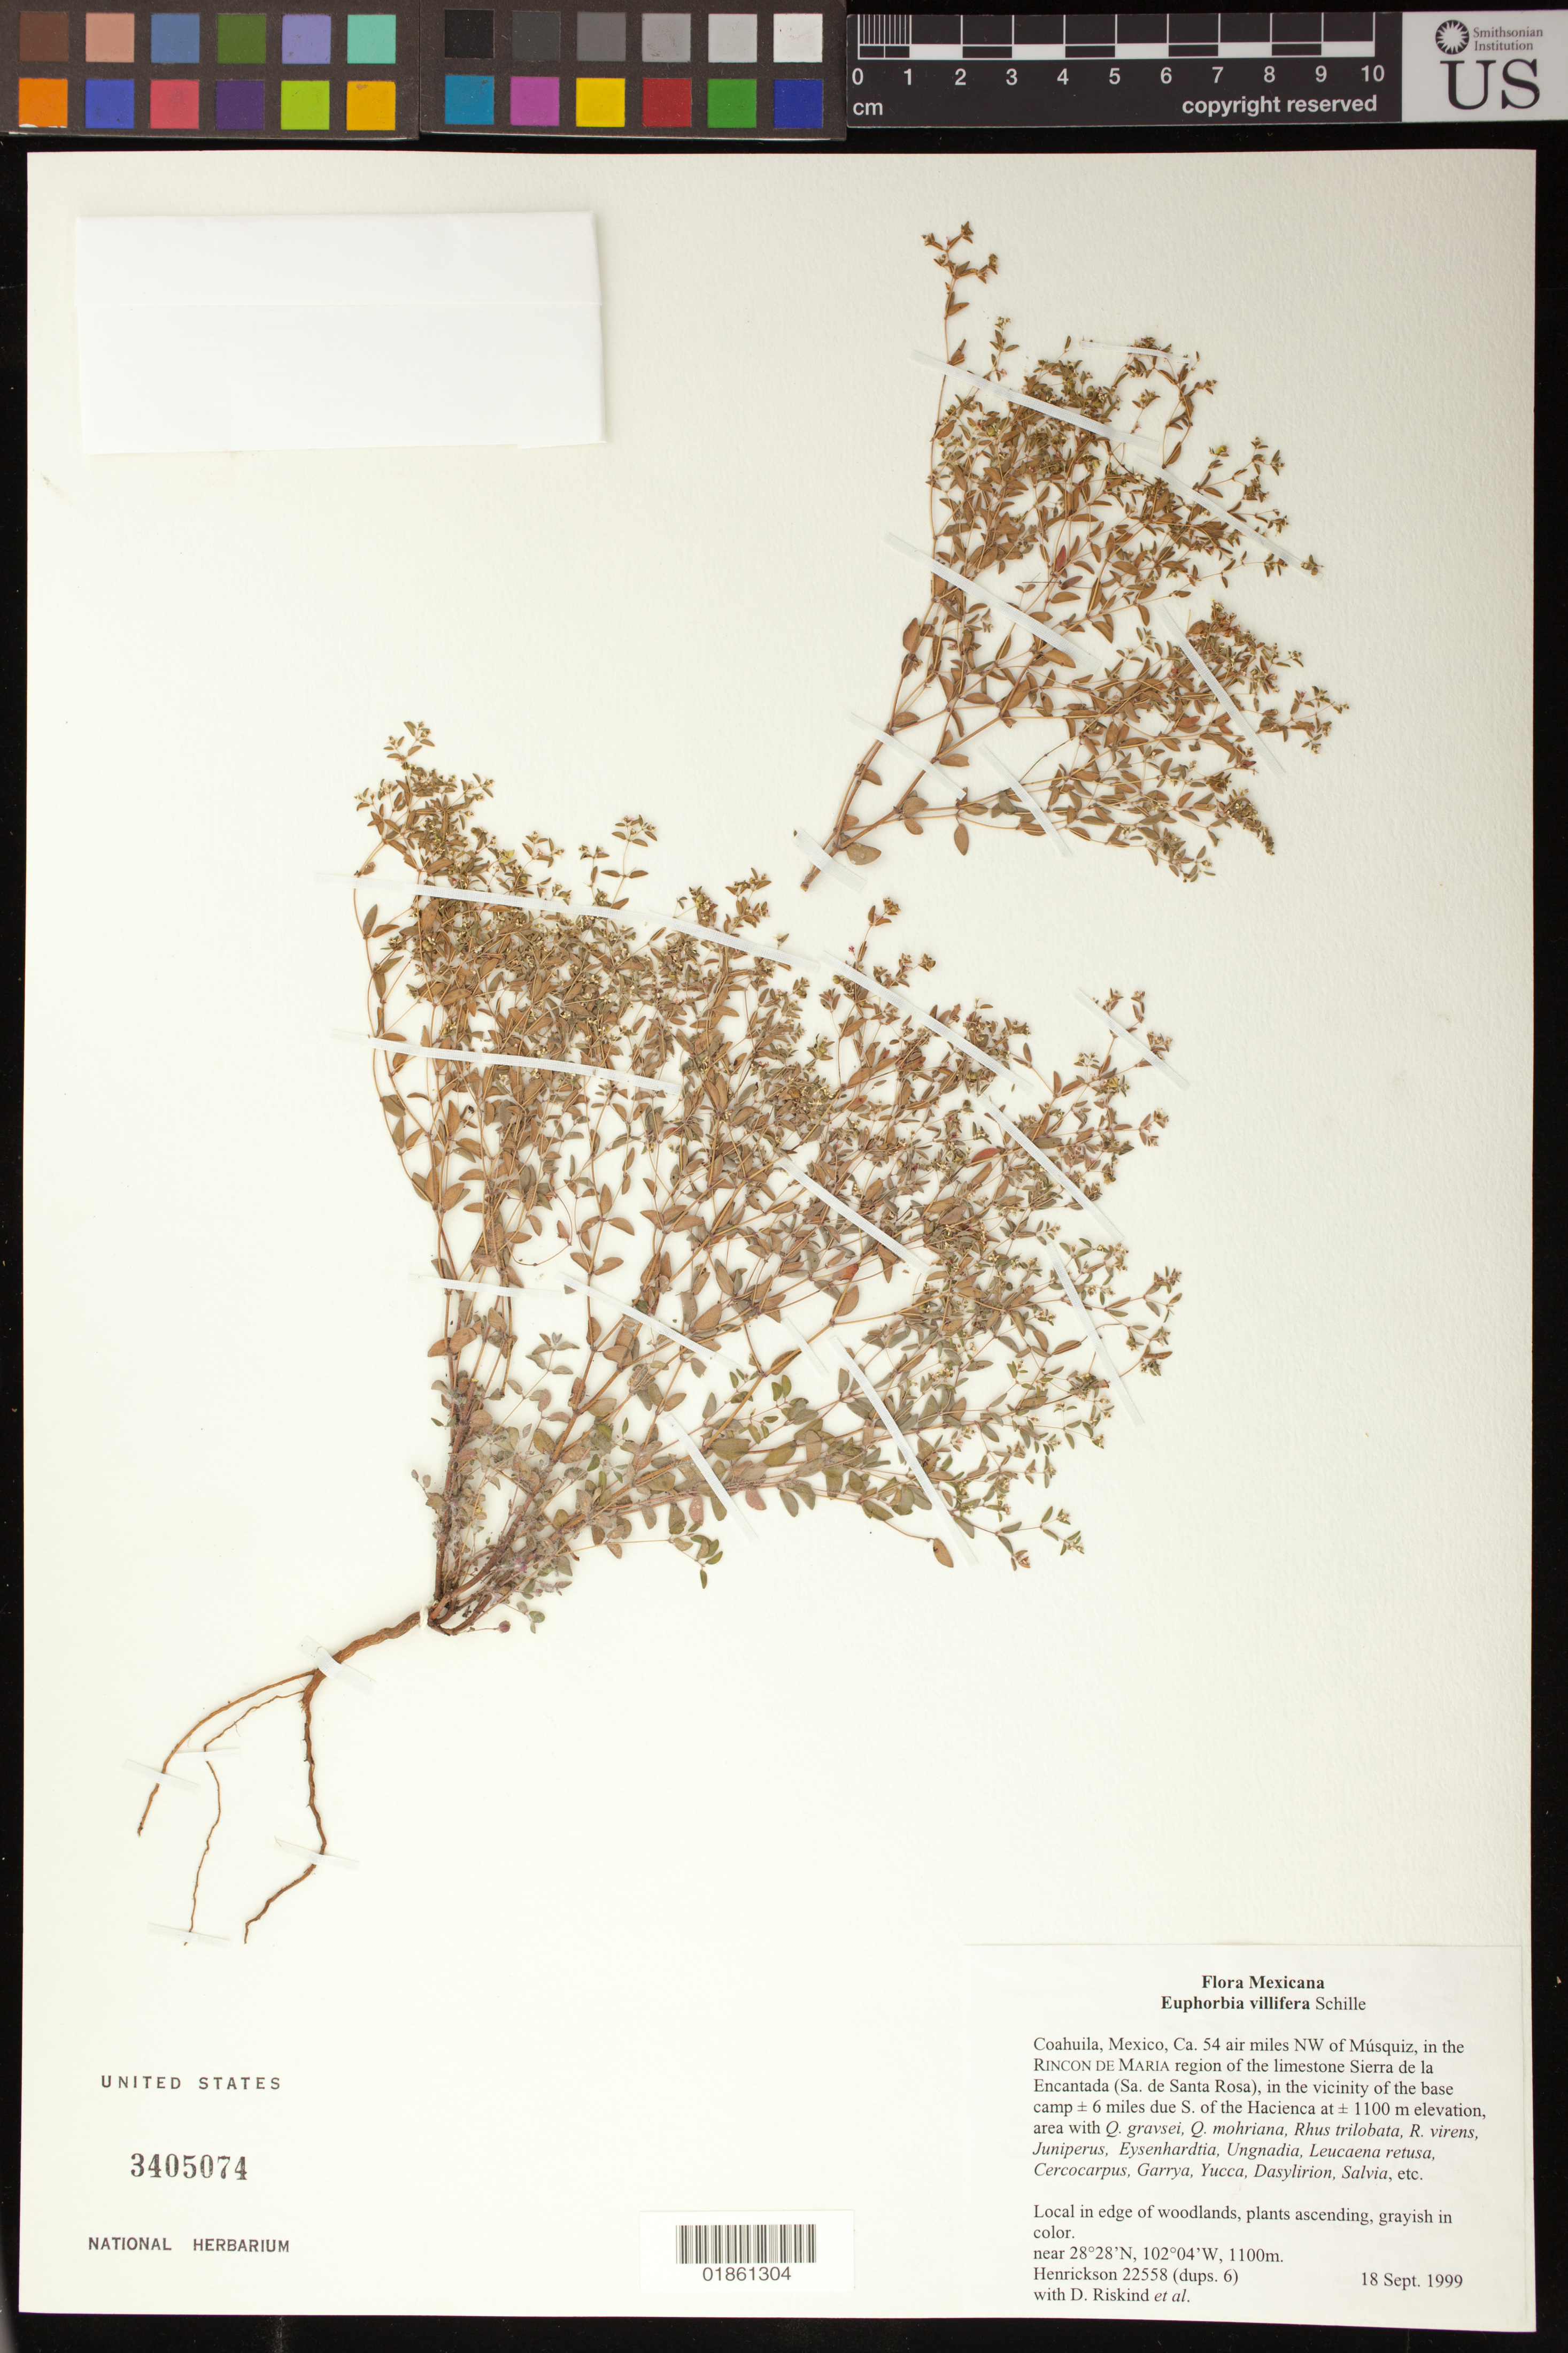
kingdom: Plantae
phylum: Tracheophyta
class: Magnoliopsida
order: Malpighiales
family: Euphorbiaceae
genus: Euphorbia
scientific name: Euphorbia villifera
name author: Scheele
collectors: J. S. Henrickson & D. H. Riskind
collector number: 22558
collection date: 1999-09-18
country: Mexico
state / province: Coahuila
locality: Ca. 54 air miles NW of Musquiz [Muzquiz], in the Rincon de Maria region of the limestone Sierra de la Encantada (Sa. de Santa Rosa), in the vicinity of the base camp +/- 6 miles due S. of the Hacienca.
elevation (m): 1100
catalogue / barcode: US 3405074